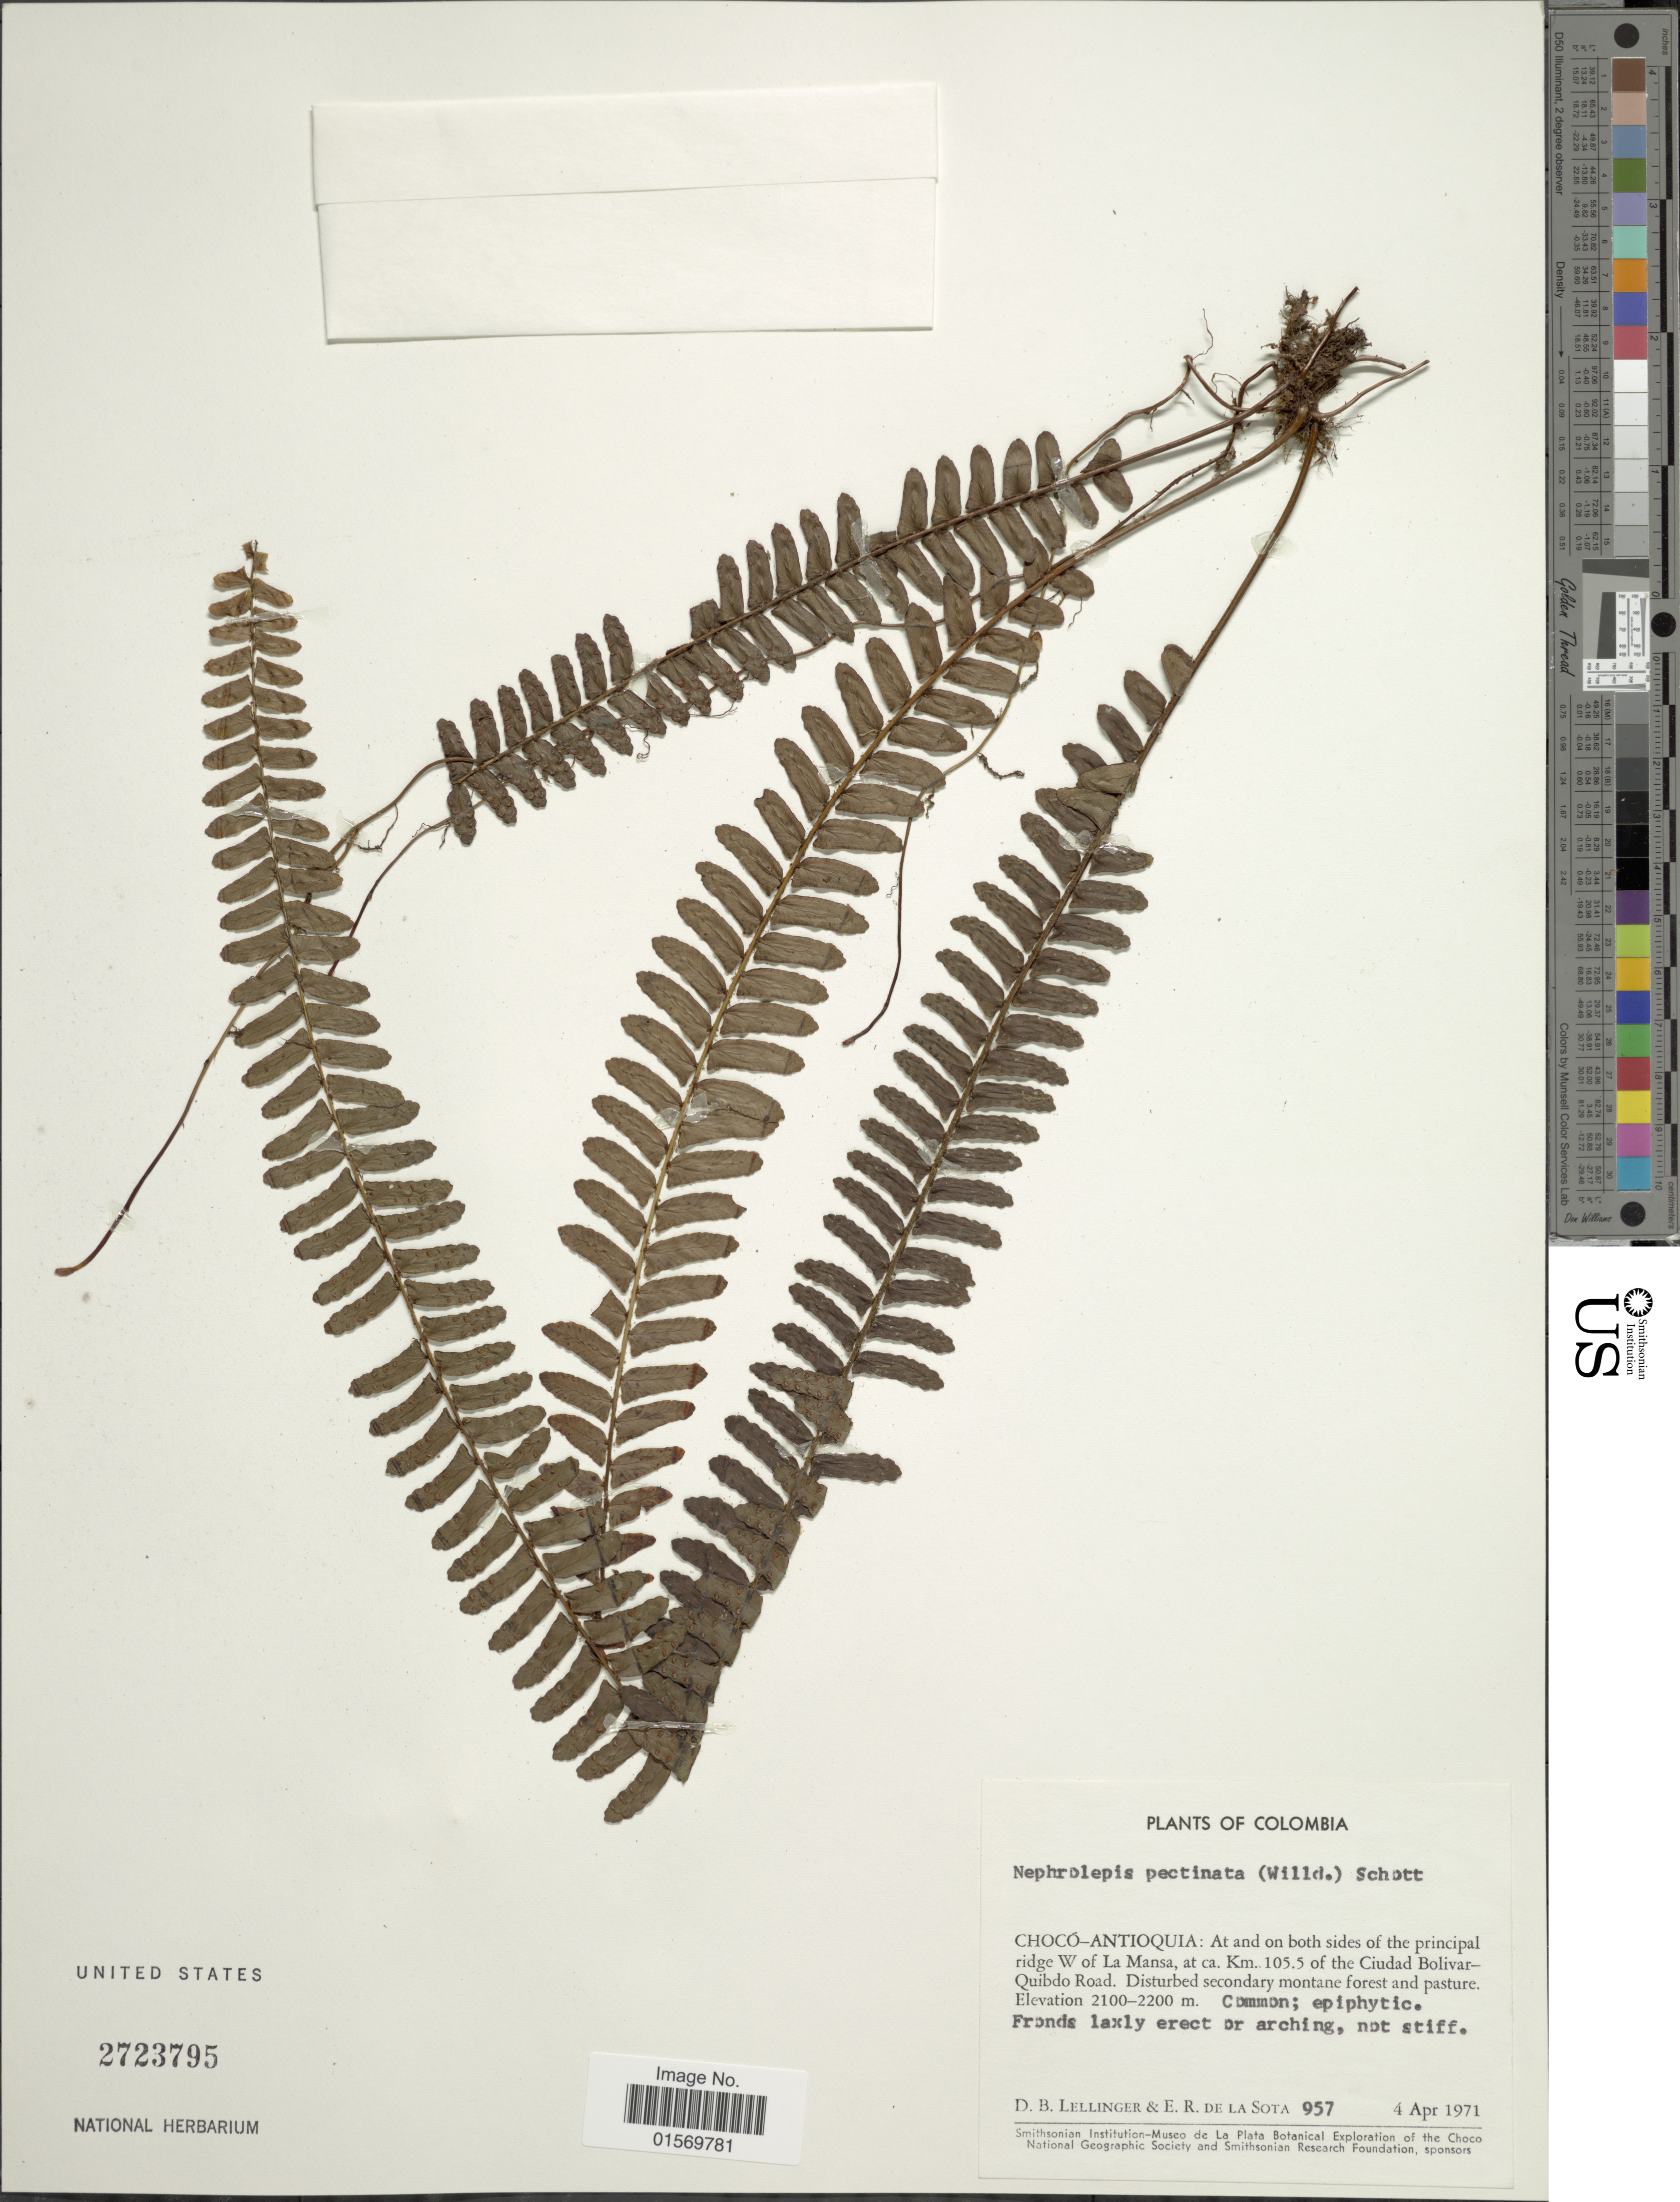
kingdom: Plantae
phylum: Tracheophyta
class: Polypodiopsida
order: Polypodiales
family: Nephrolepidaceae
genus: Nephrolepis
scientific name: Nephrolepis pectinata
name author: (Willd.) Schott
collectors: D. B. Lellinger & E. R. de la Sota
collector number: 957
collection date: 1971-04-04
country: Colombia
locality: Choco-Antioquia: at and on both sides of the principal ridge W of La Mansa, at ca. Km. 105.5 of the Ciudad Bolivar-Quibdo Road.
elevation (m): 2100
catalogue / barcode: US 2723795